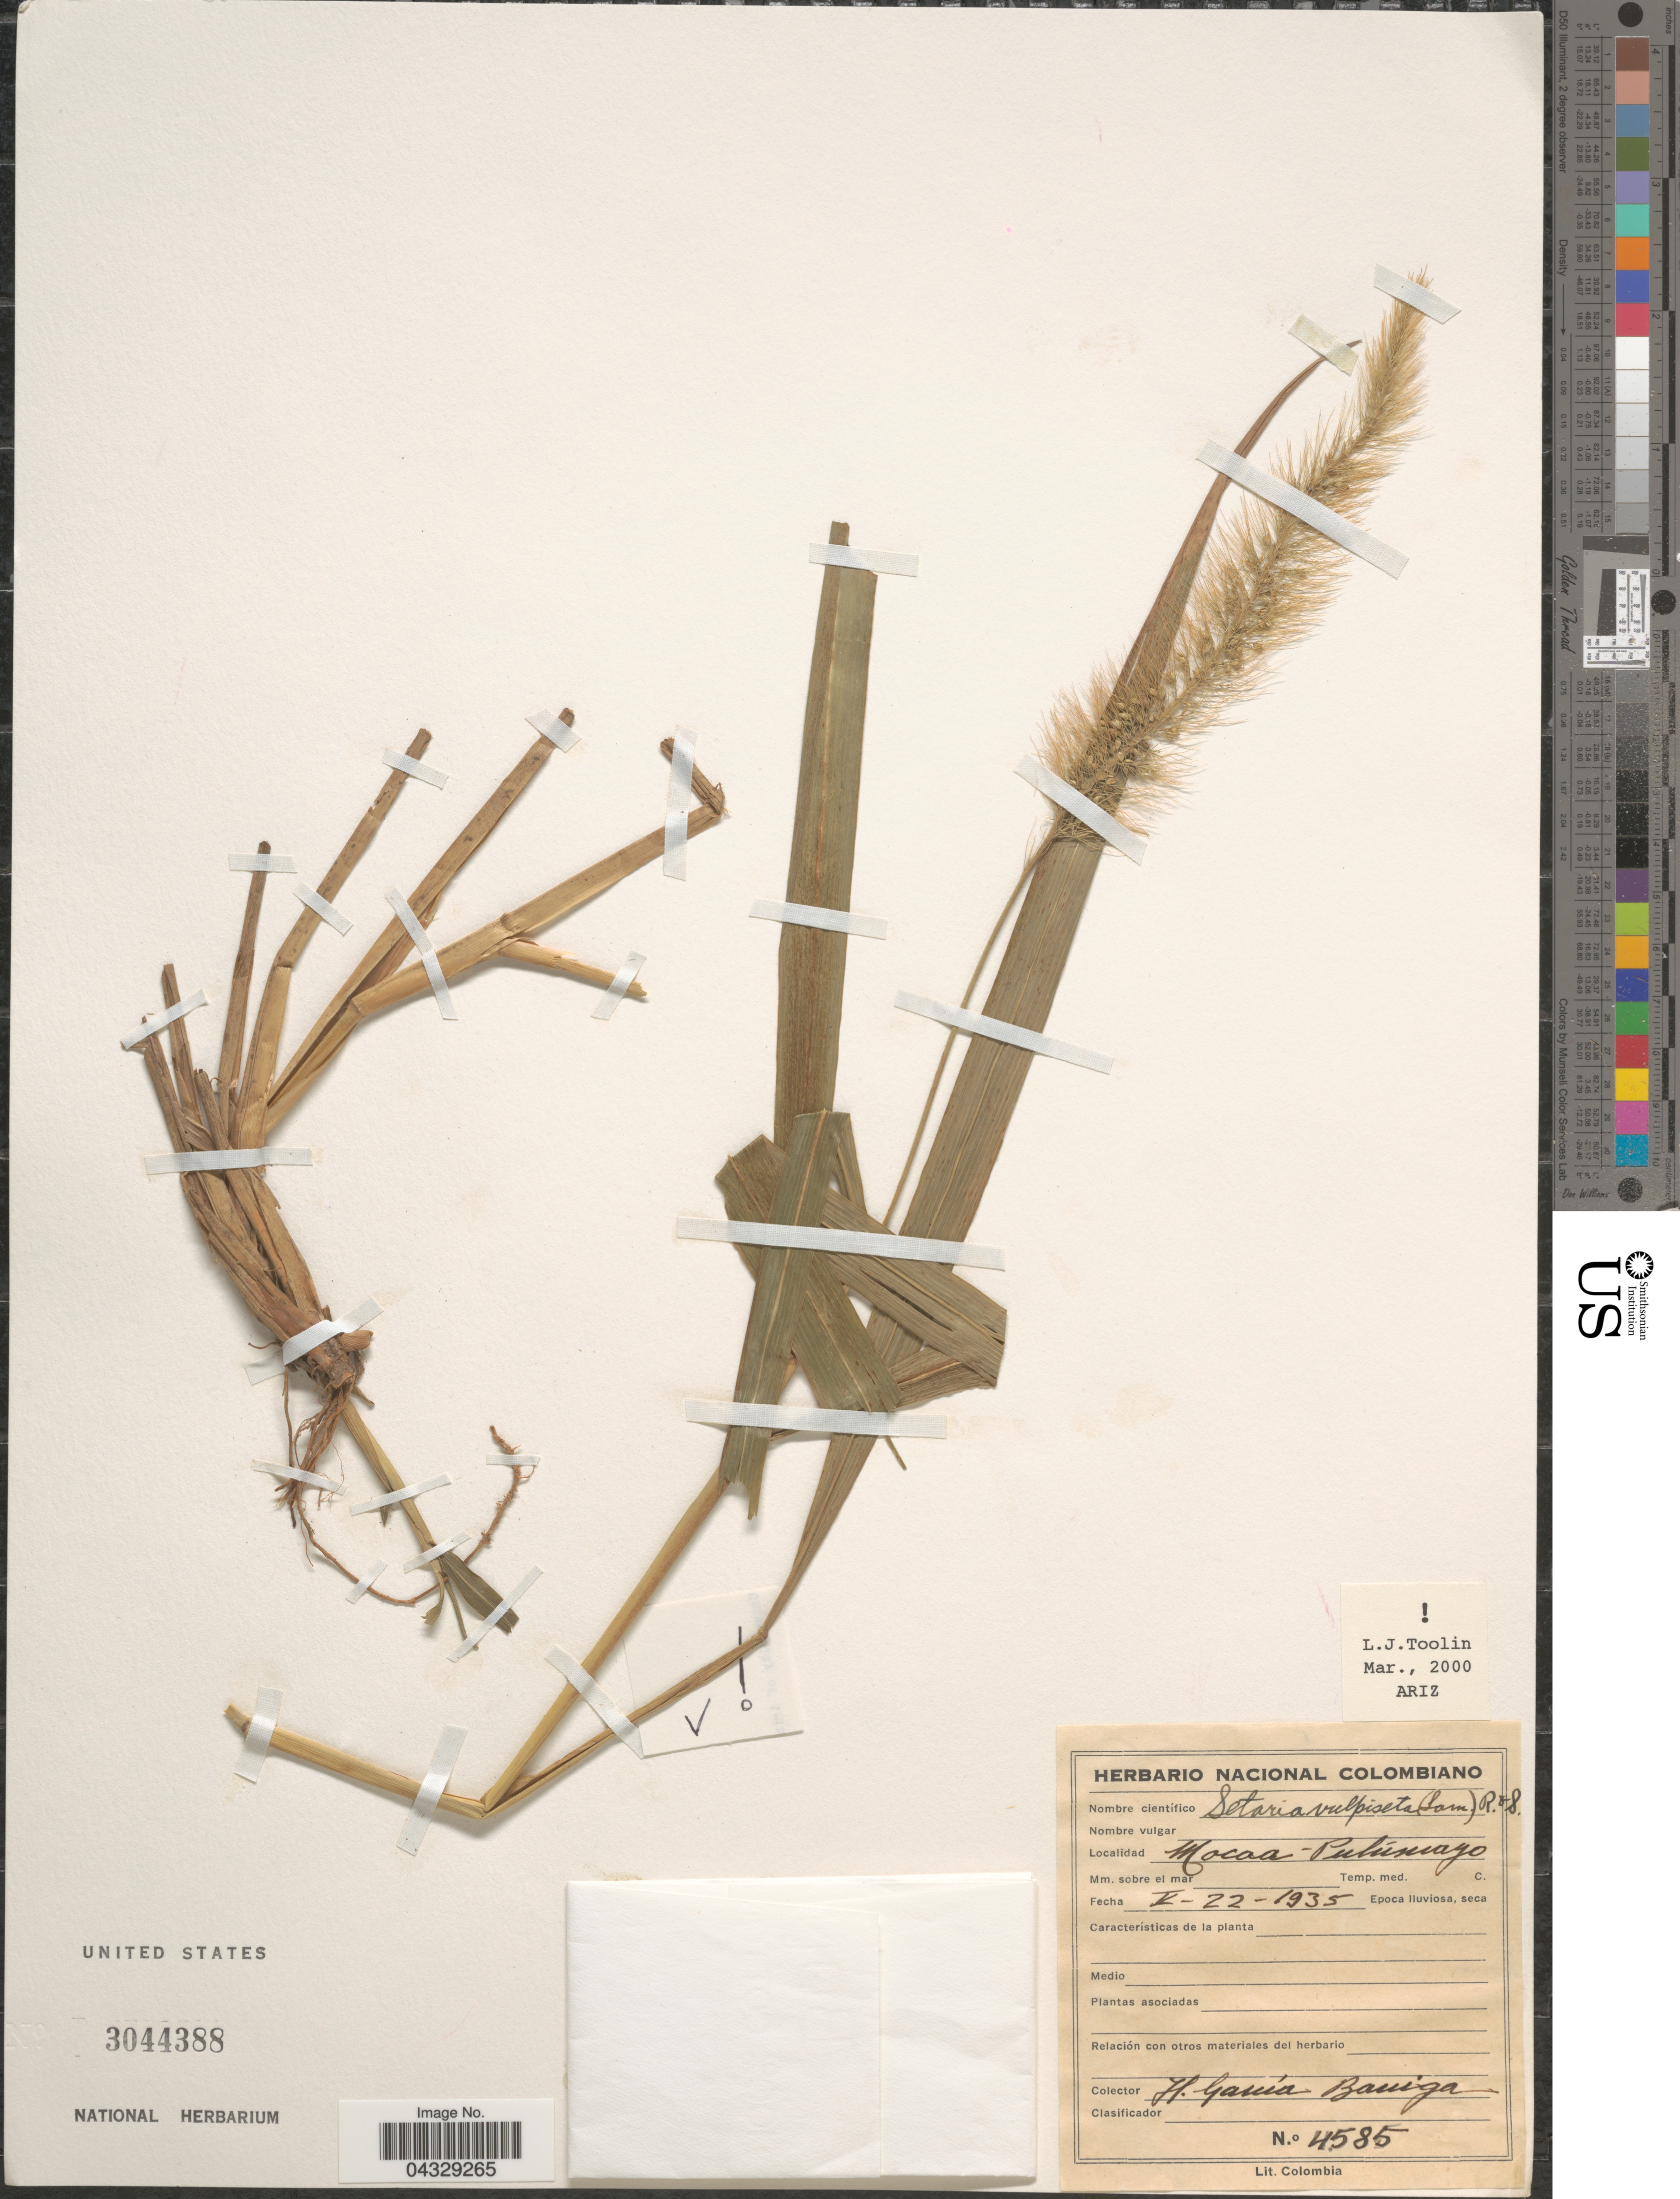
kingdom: Plantae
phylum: Tracheophyta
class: Liliopsida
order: Poales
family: Poaceae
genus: Setaria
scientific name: Setaria vulpiseta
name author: (Lam.) Roem. & Schult.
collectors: H. García Barriga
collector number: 4585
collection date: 1935-05-22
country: Colombia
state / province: Putumayo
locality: Mocaa.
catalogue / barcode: US 3044388